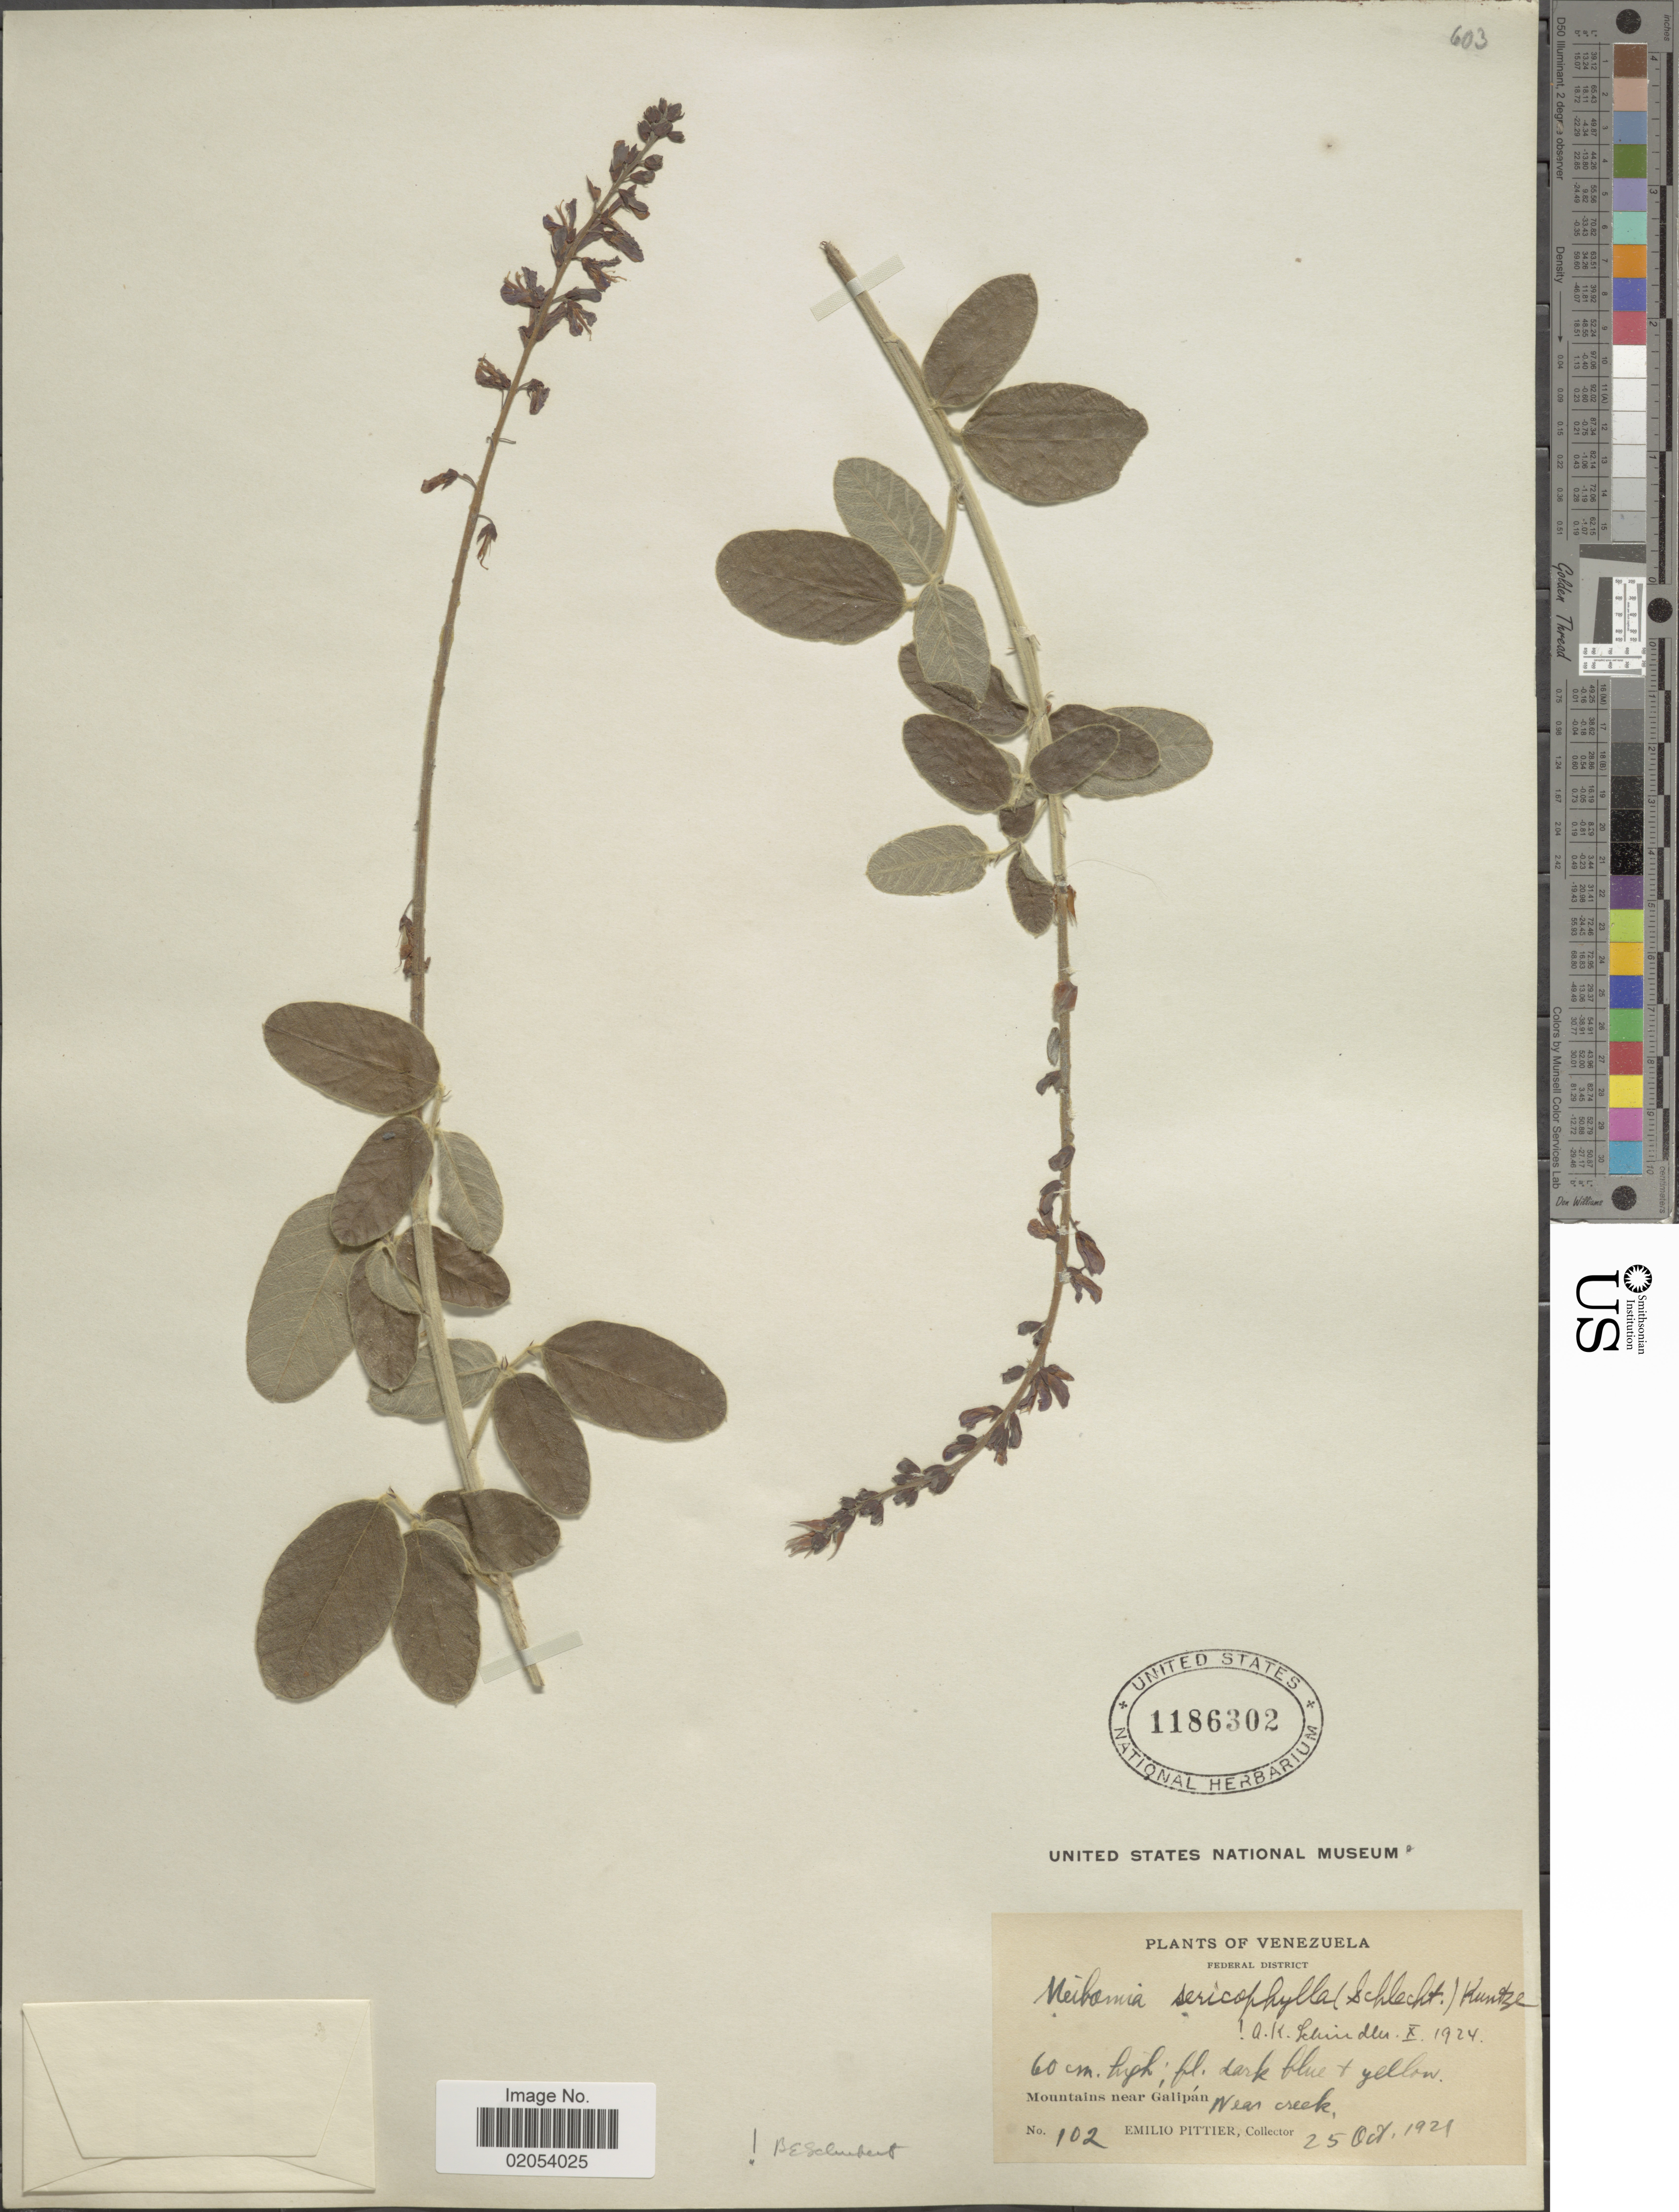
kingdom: Plantae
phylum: Tracheophyta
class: Magnoliopsida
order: Fabales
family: Fabaceae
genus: Desmodium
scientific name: Desmodium sericophyllum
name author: Schltdl.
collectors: E. Pittier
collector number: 102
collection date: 1921-10-25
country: Venezuela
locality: Federal District, Mountains near galipan, near Creek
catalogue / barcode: US 1186302